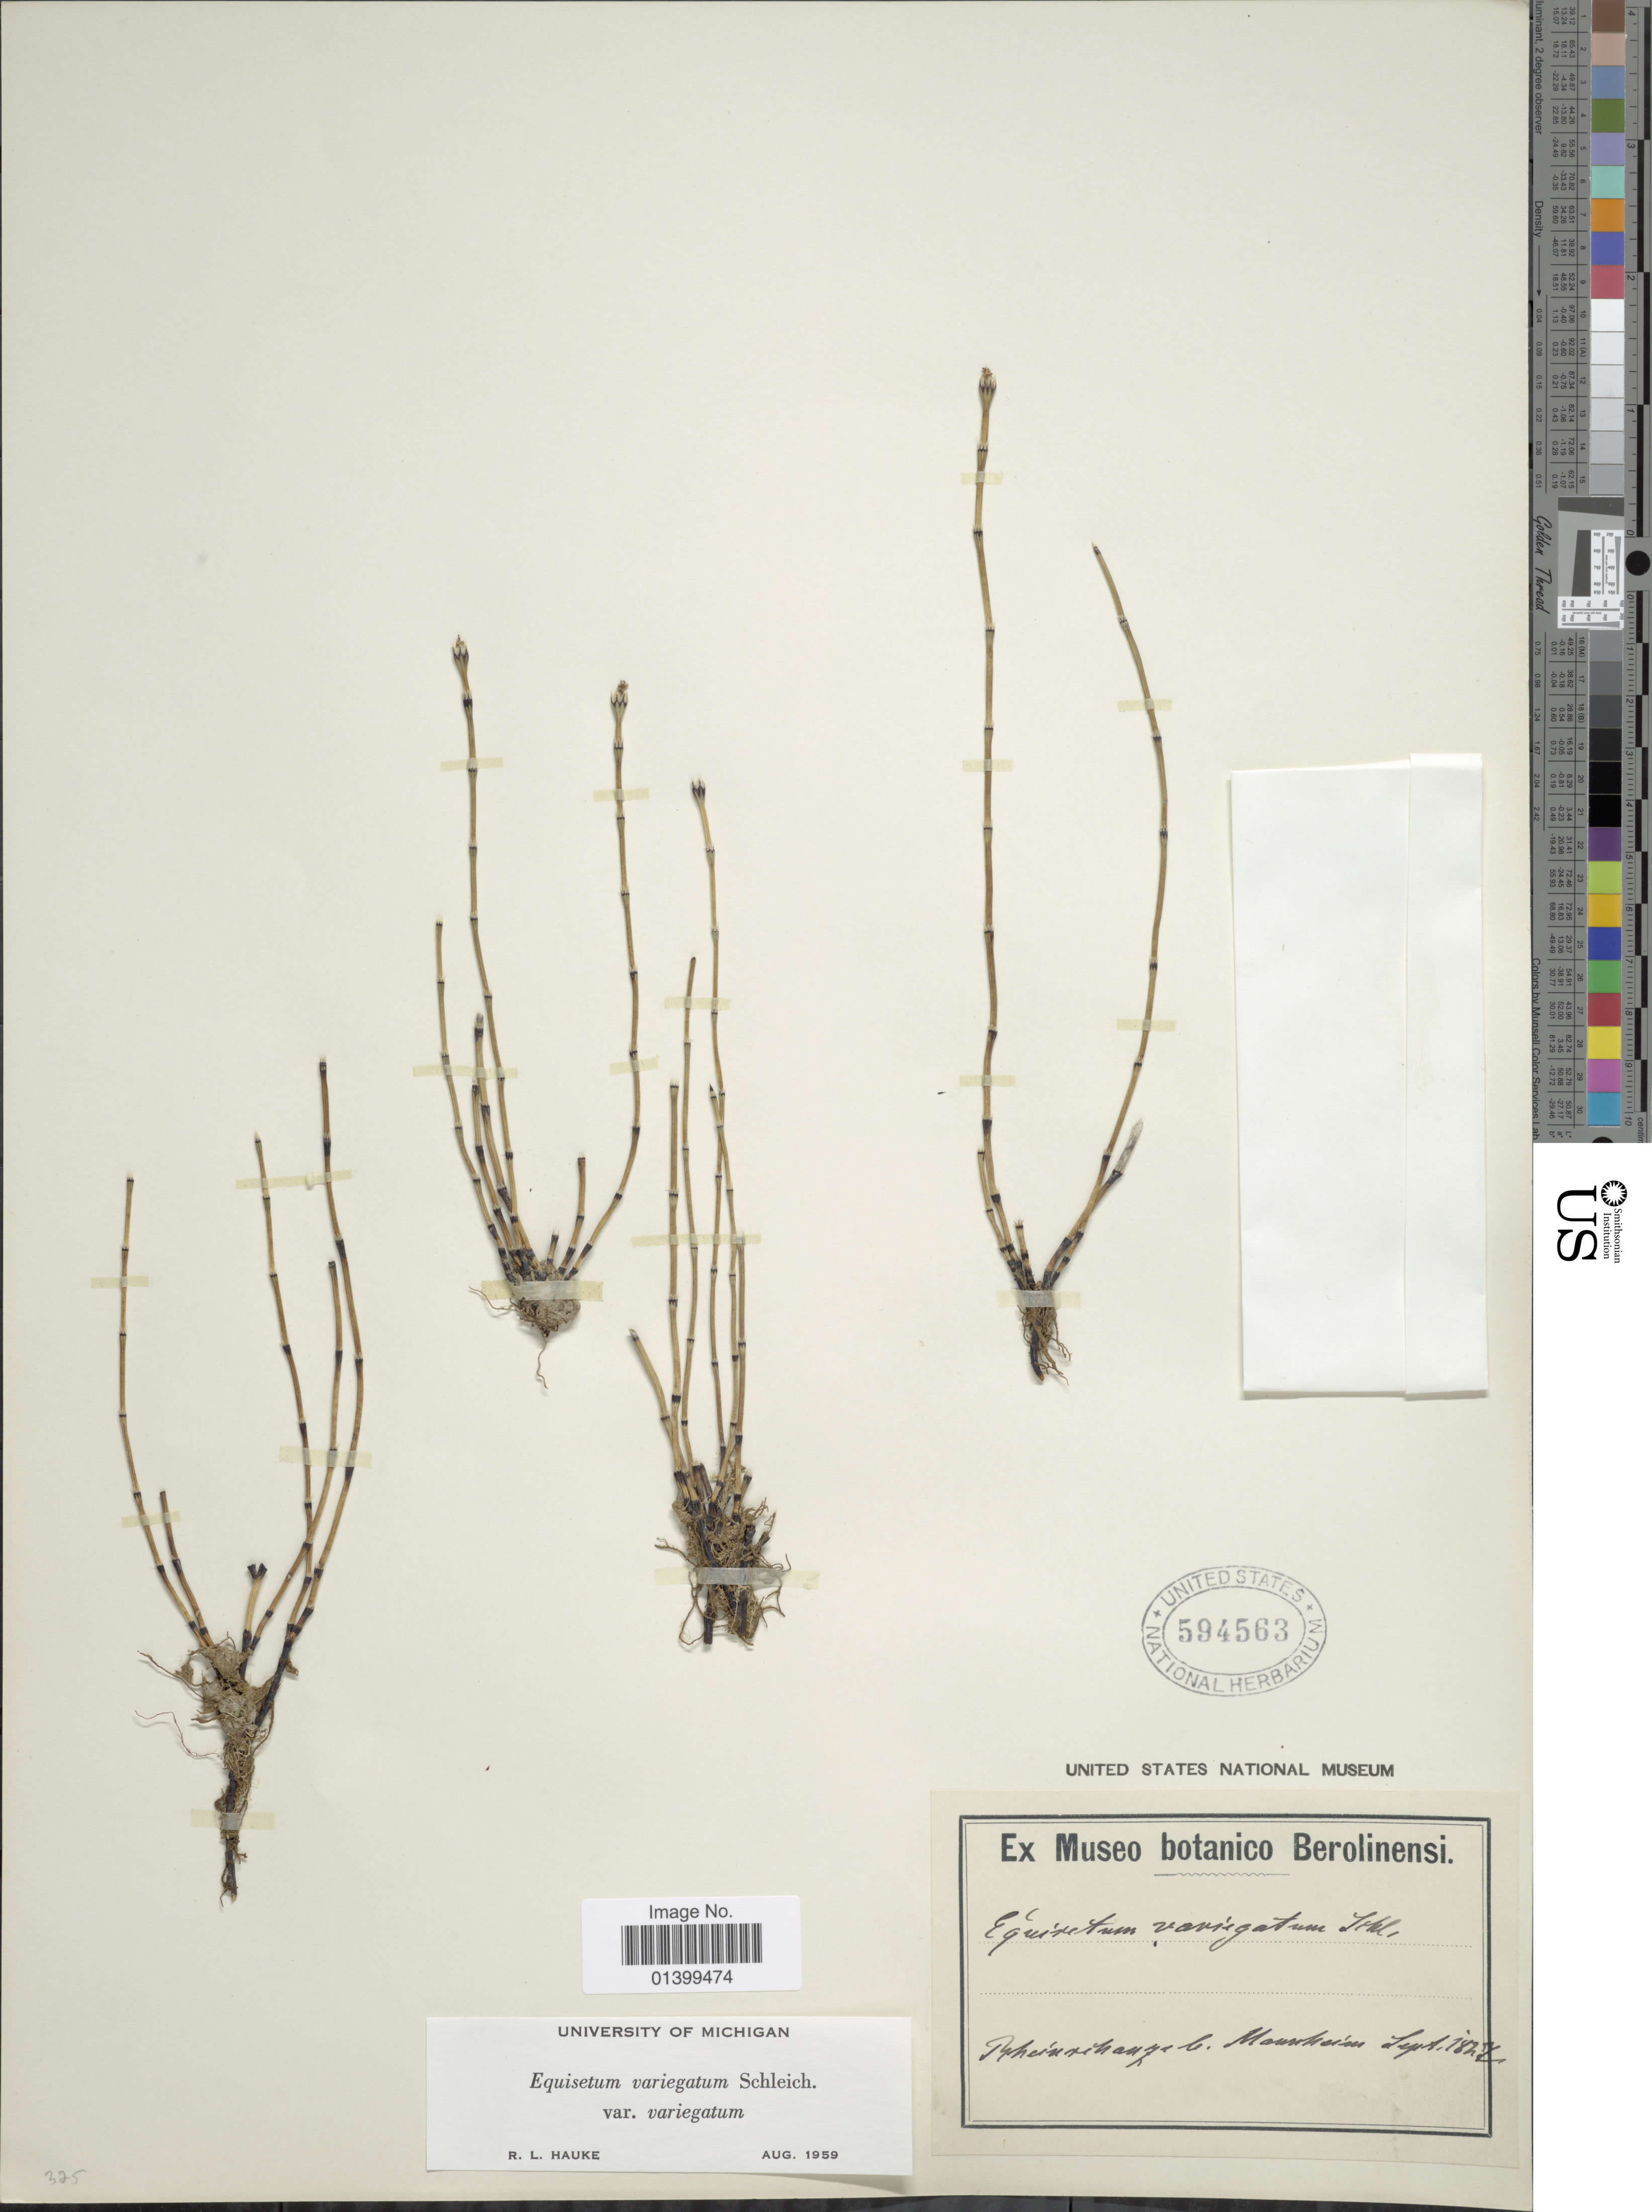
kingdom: Plantae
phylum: Tracheophyta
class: Polypodiopsida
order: Equisetales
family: Equisetaceae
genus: Equisetum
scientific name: Equisetum variegatum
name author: Schleich. ex F. Weber & D. Mohr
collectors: ex Museo Botanico Berolinensi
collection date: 1827-09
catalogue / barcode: US 594563